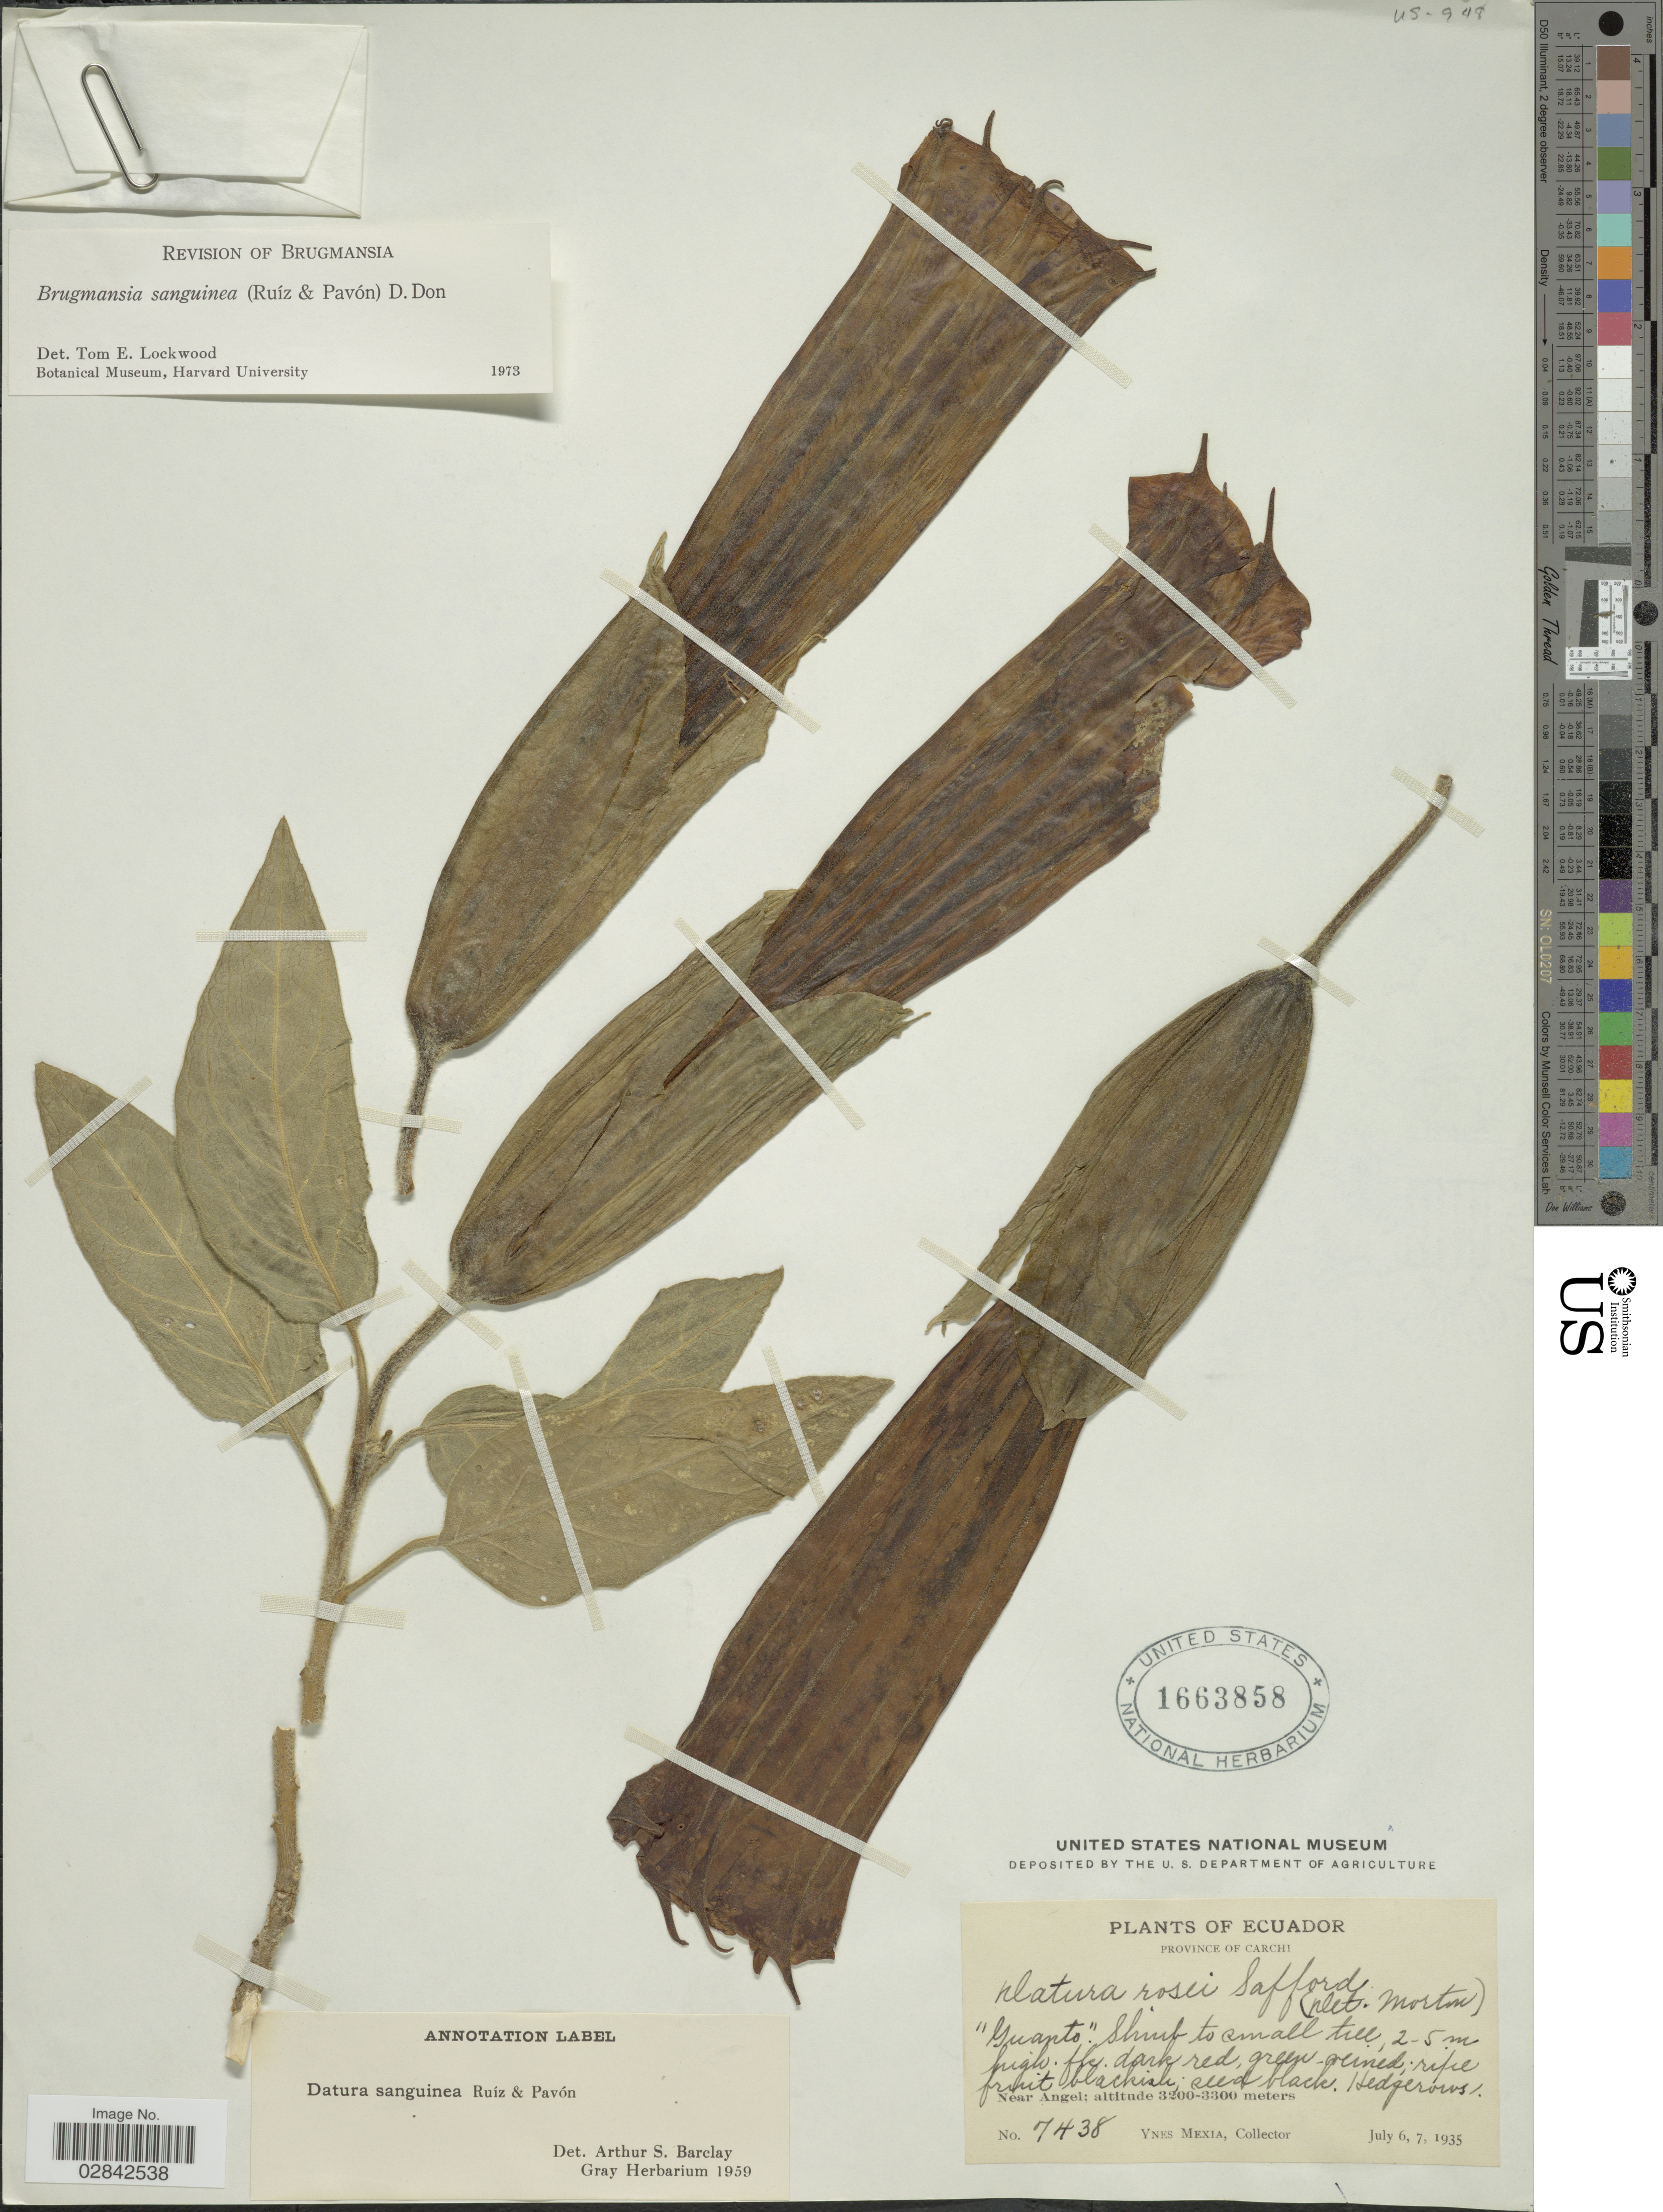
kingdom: Plantae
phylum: Tracheophyta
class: Magnoliopsida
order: Solanales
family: Solanaceae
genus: Brugmansia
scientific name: Brugmansia sanguinea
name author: (Ruiz & Pav.) D. Don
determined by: Lockwood, T. E.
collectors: Y. Mexia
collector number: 7438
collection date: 1935-07-06/1935-07-07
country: Ecuador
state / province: Carchi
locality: Near Angel.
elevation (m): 3200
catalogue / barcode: US 1663858